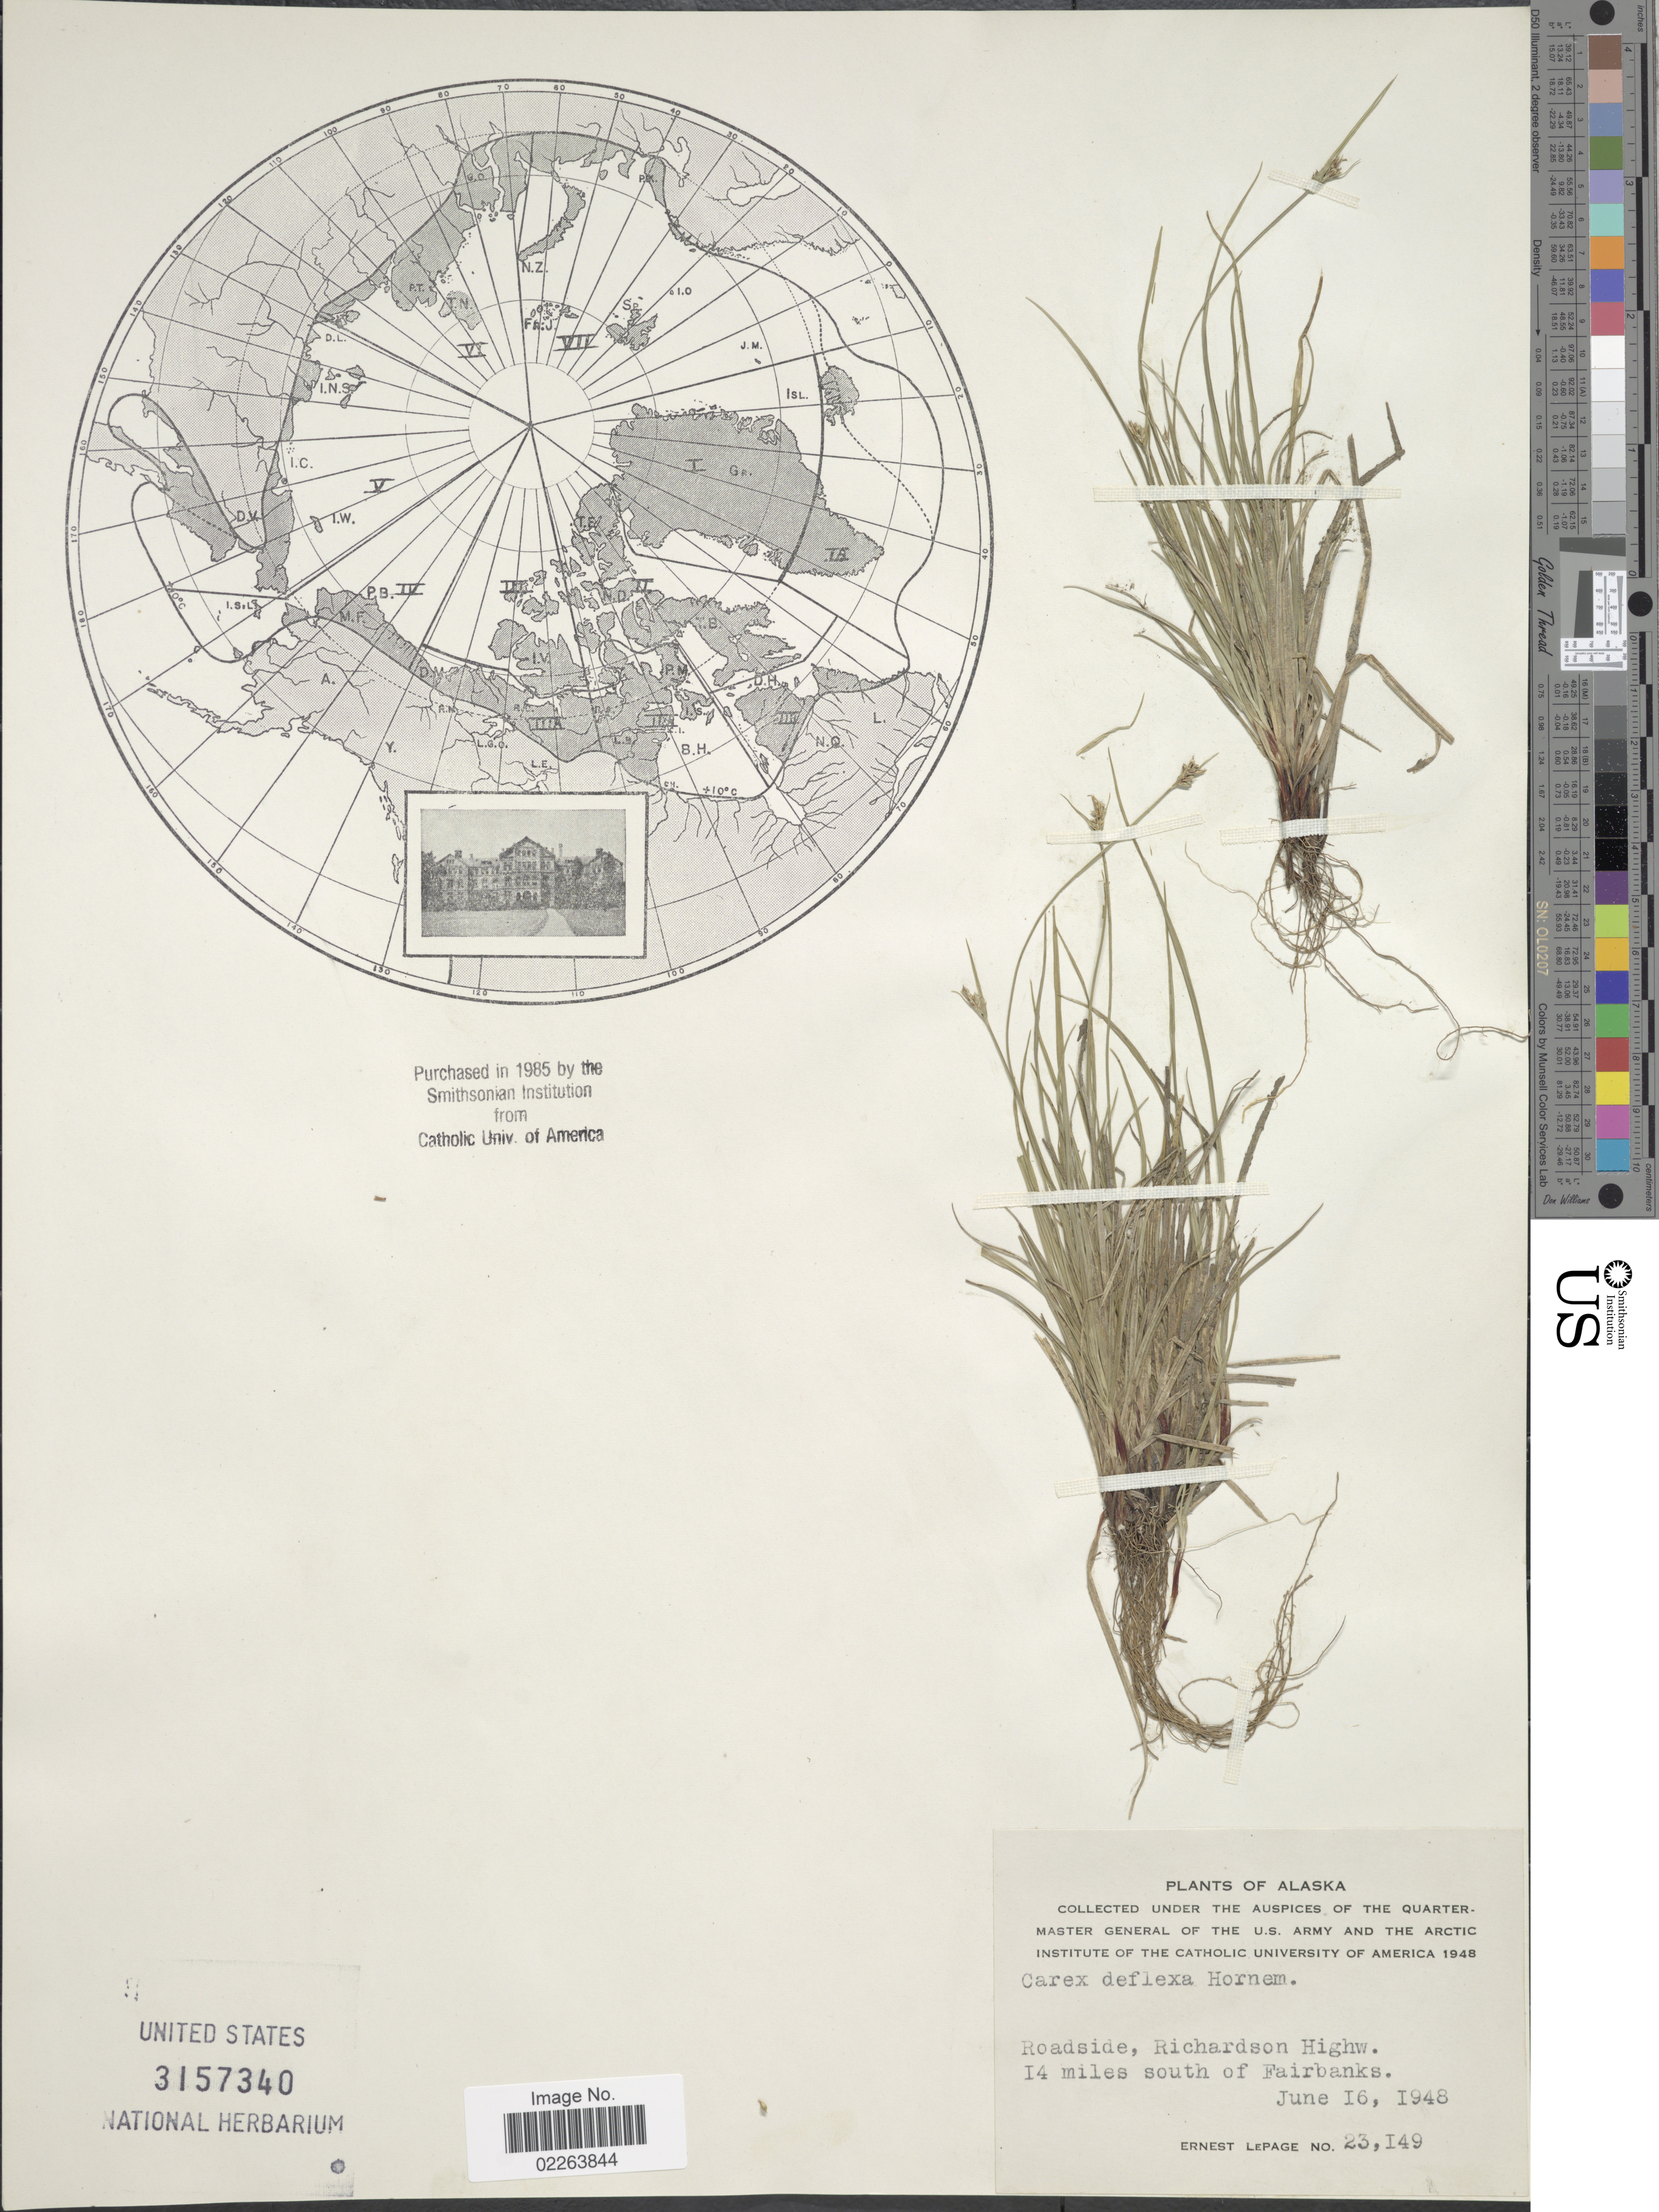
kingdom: Plantae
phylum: Tracheophyta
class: Liliopsida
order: Poales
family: Cyperaceae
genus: Carex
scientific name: Carex deflexa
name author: Hornem.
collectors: E. Lepage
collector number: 23149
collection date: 1948-06-16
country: United States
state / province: Alaska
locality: Roadside, Richardson Highw. 14 miles south of Fairbanks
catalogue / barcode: US 3157340